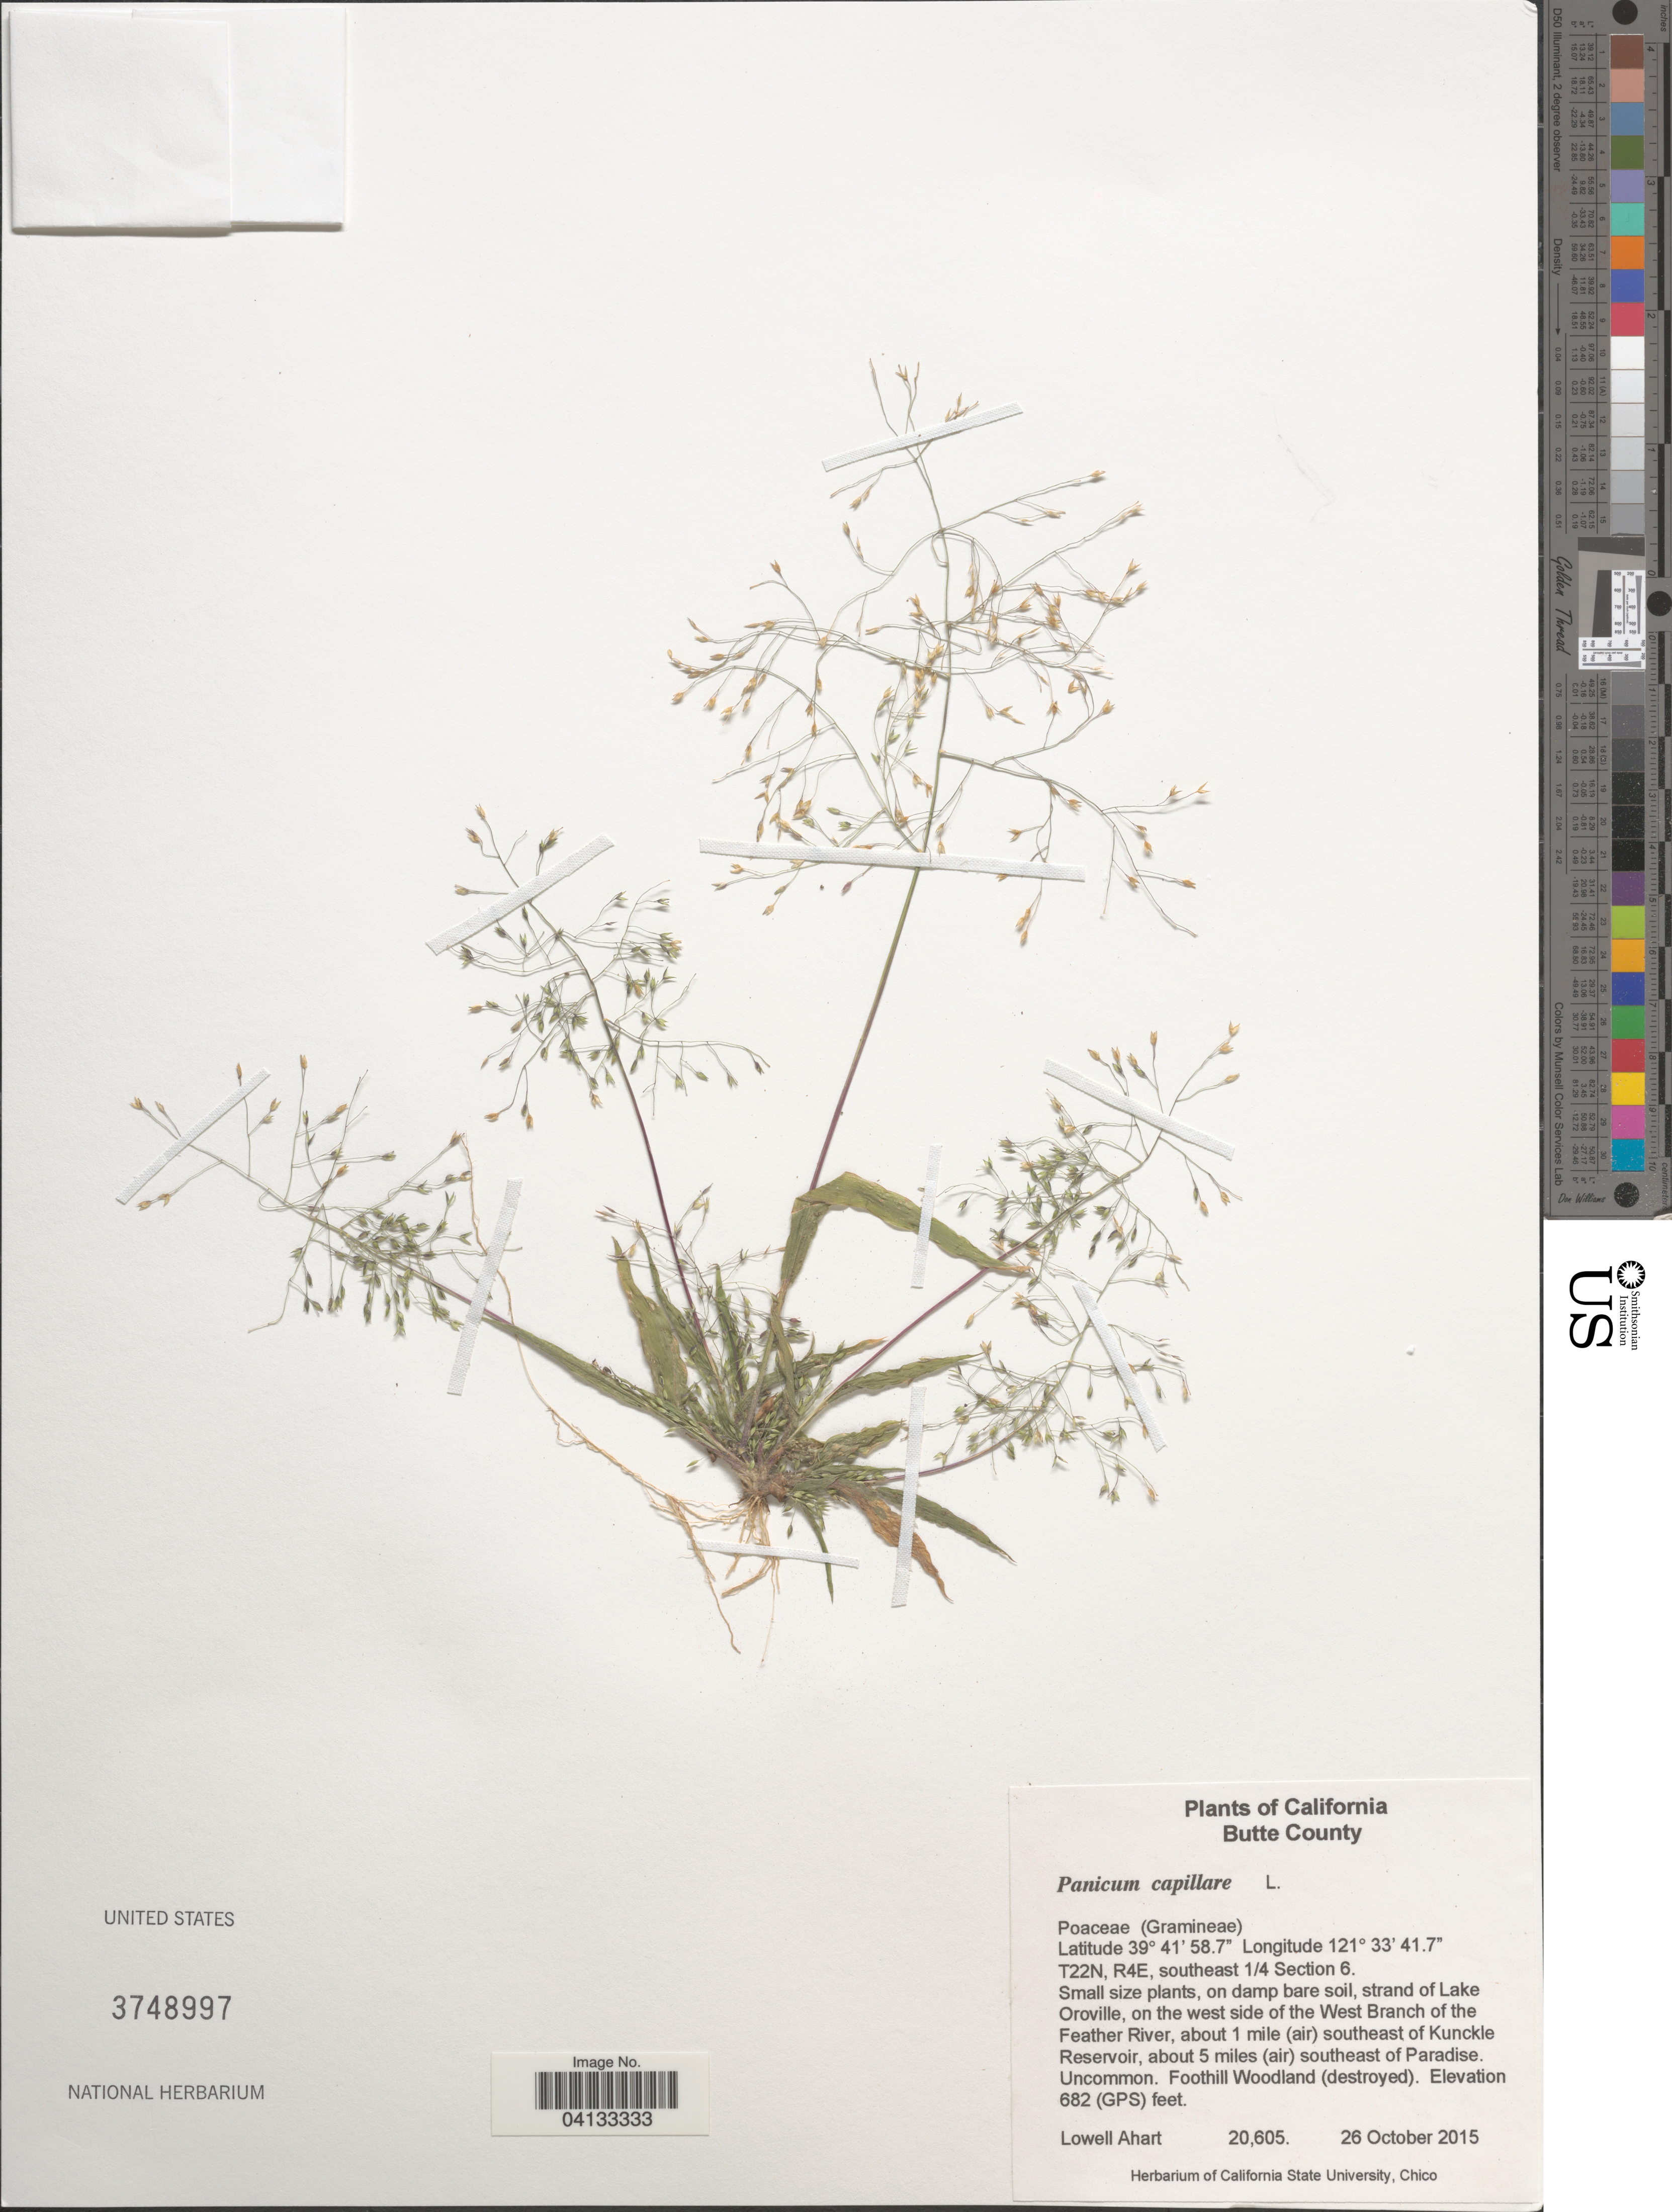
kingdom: Plantae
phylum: Tracheophyta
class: Liliopsida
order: Poales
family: Poaceae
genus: Panicum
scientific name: Panicum capillare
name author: L.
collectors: L. Ahart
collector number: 20605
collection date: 2015-10-26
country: United States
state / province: California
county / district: Butte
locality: Butte County. T22N, R4E, southeast 1/4 Section 6. Strand of Lake Oroville, on the west side of the West Branch of the Feather River, about 1 mile (air) southeast of Kunckle Reservoir, about 5 miles (air) southeast of Paradise.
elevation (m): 208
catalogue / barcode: US 3748997